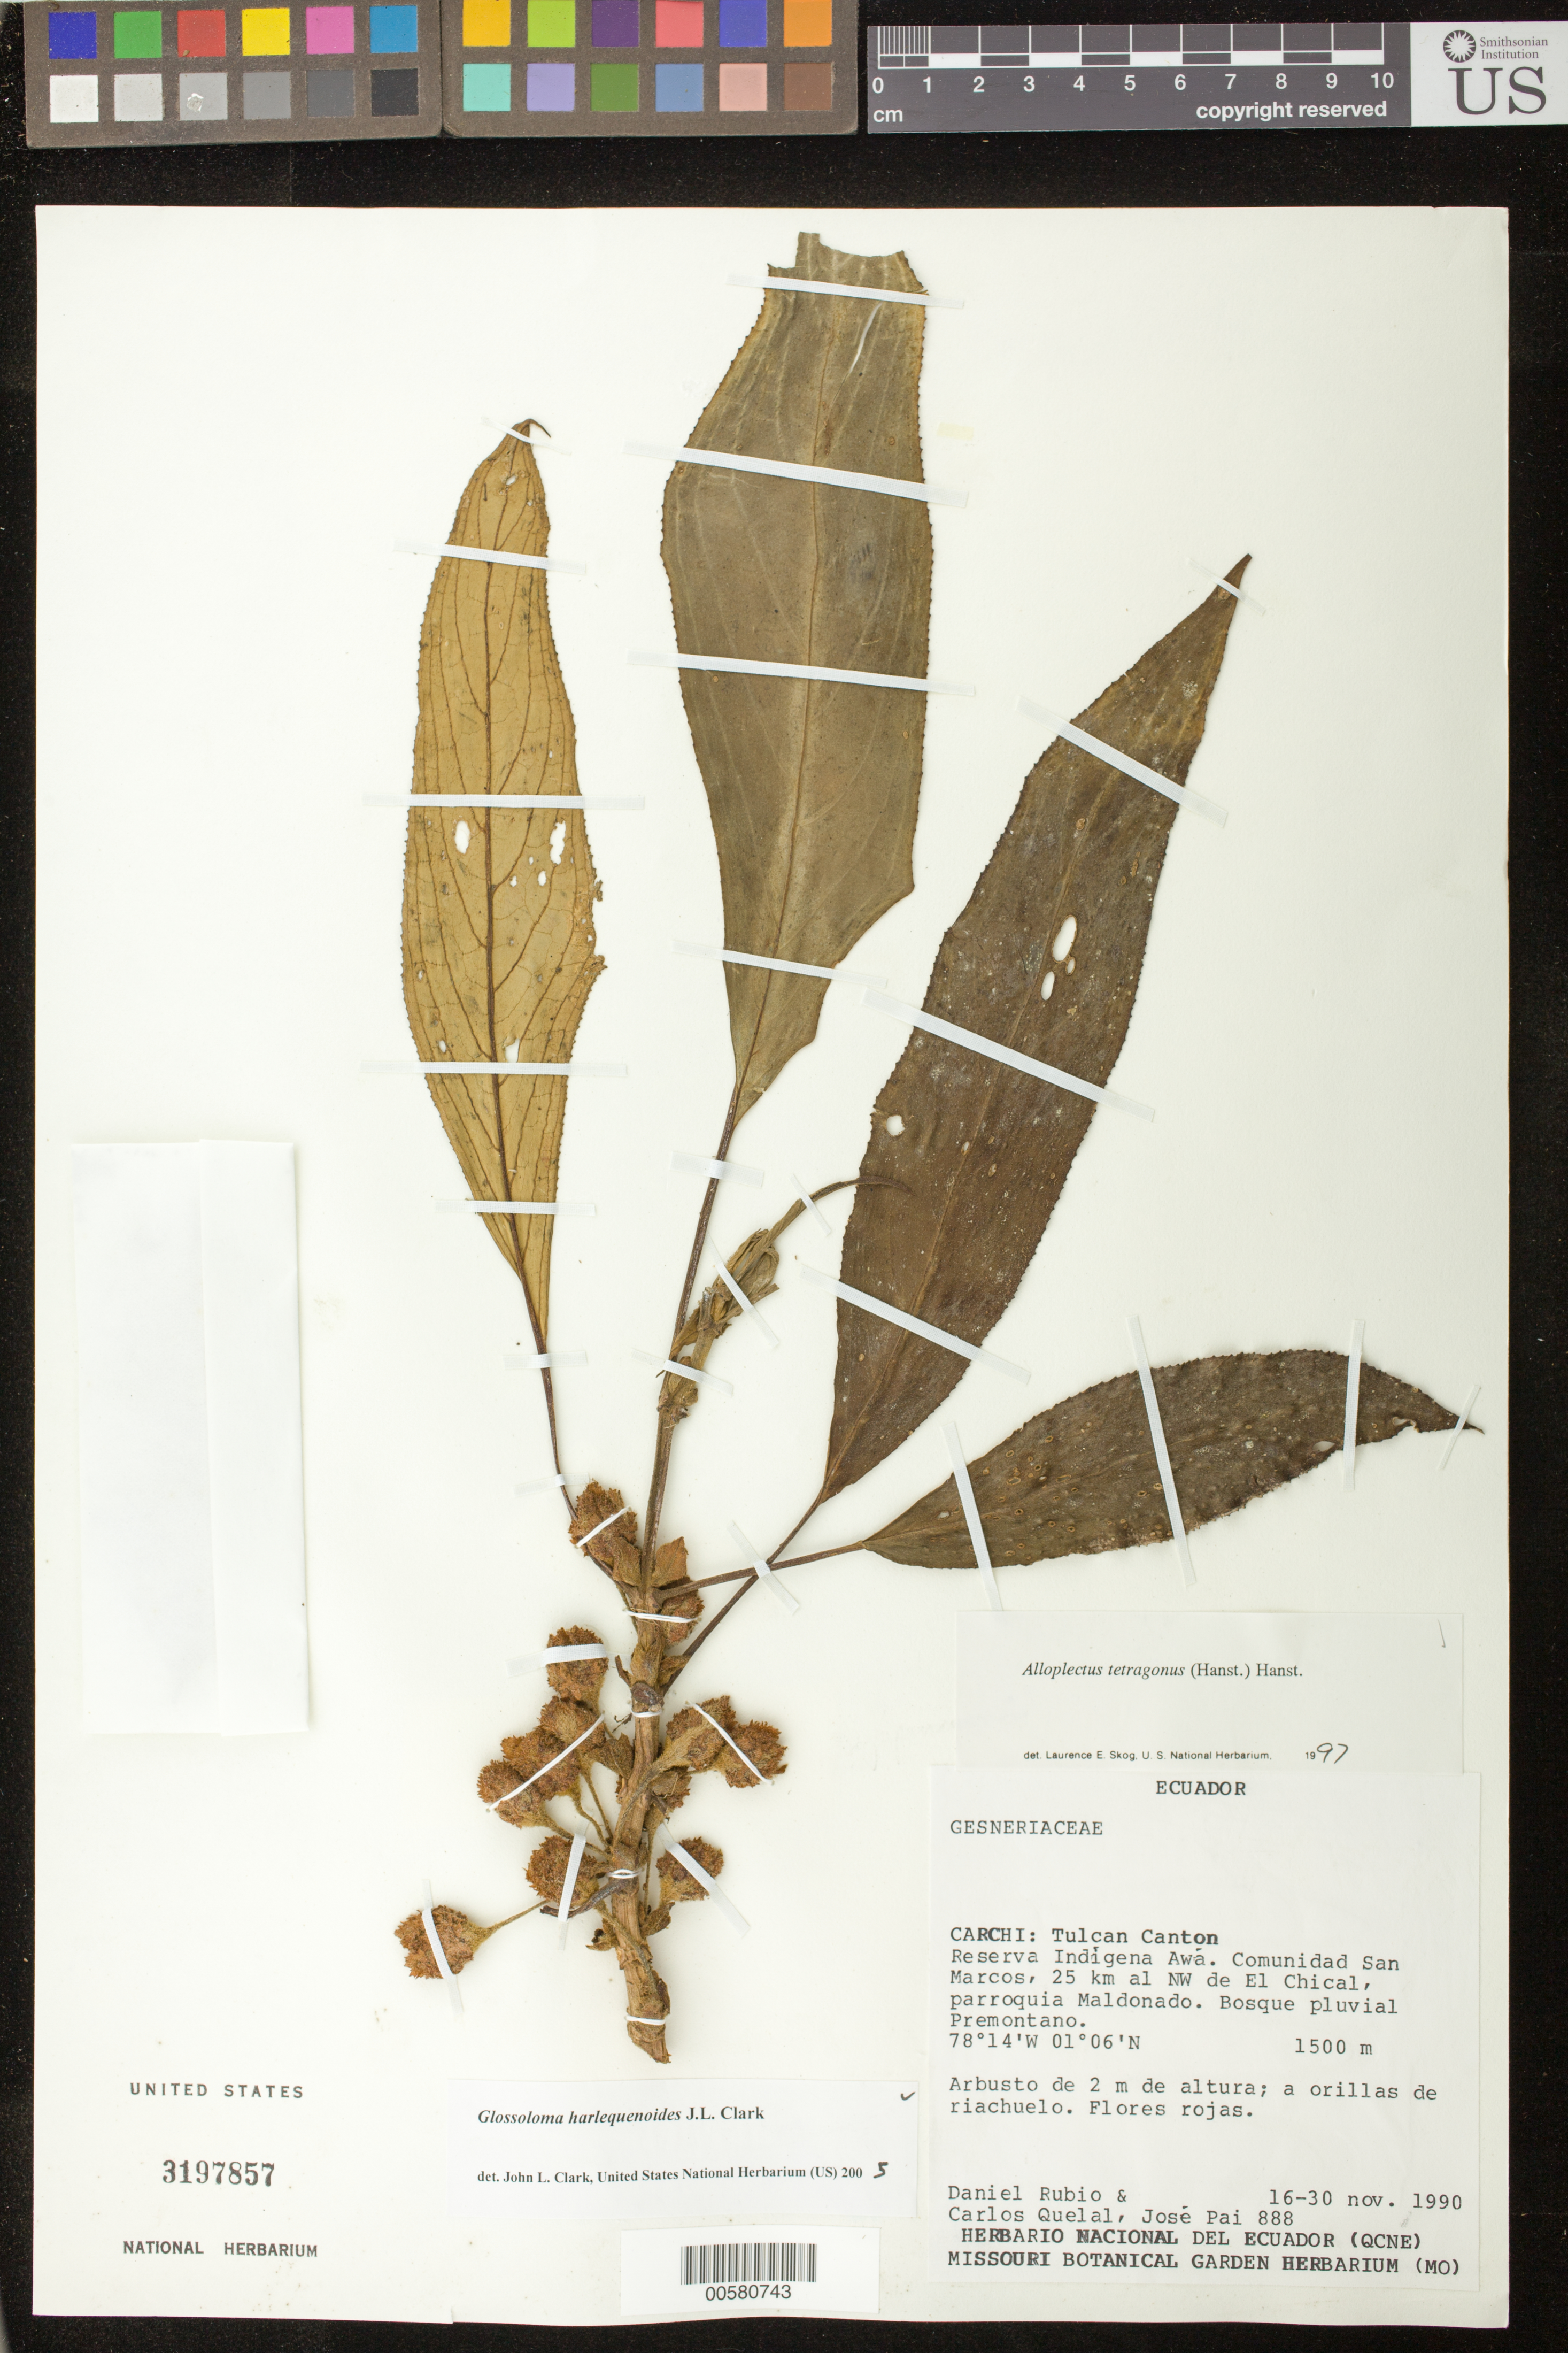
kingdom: Plantae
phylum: Tracheophyta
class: Magnoliopsida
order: Lamiales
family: Gesneriaceae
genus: Glossoloma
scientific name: Glossoloma harlequinoides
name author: J.L. Clark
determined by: Clark, J. L., (SEL), The Marie Selby Botanical Garden (UNITED STATES)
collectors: D. Rubio, C. Quelal & J. Pai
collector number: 888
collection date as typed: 16-30 Nov 1990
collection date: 1990-11-16/1990-11-30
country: Ecuador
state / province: Carchi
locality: Tulcan Canton; Reserva Indigena Awá, comunidad San Marcos, 25 km al NW de El Chical, parroquia Maldonado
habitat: Bosque pluvial premontano; a orillas de riachuelo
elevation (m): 1500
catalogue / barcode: US 3197857